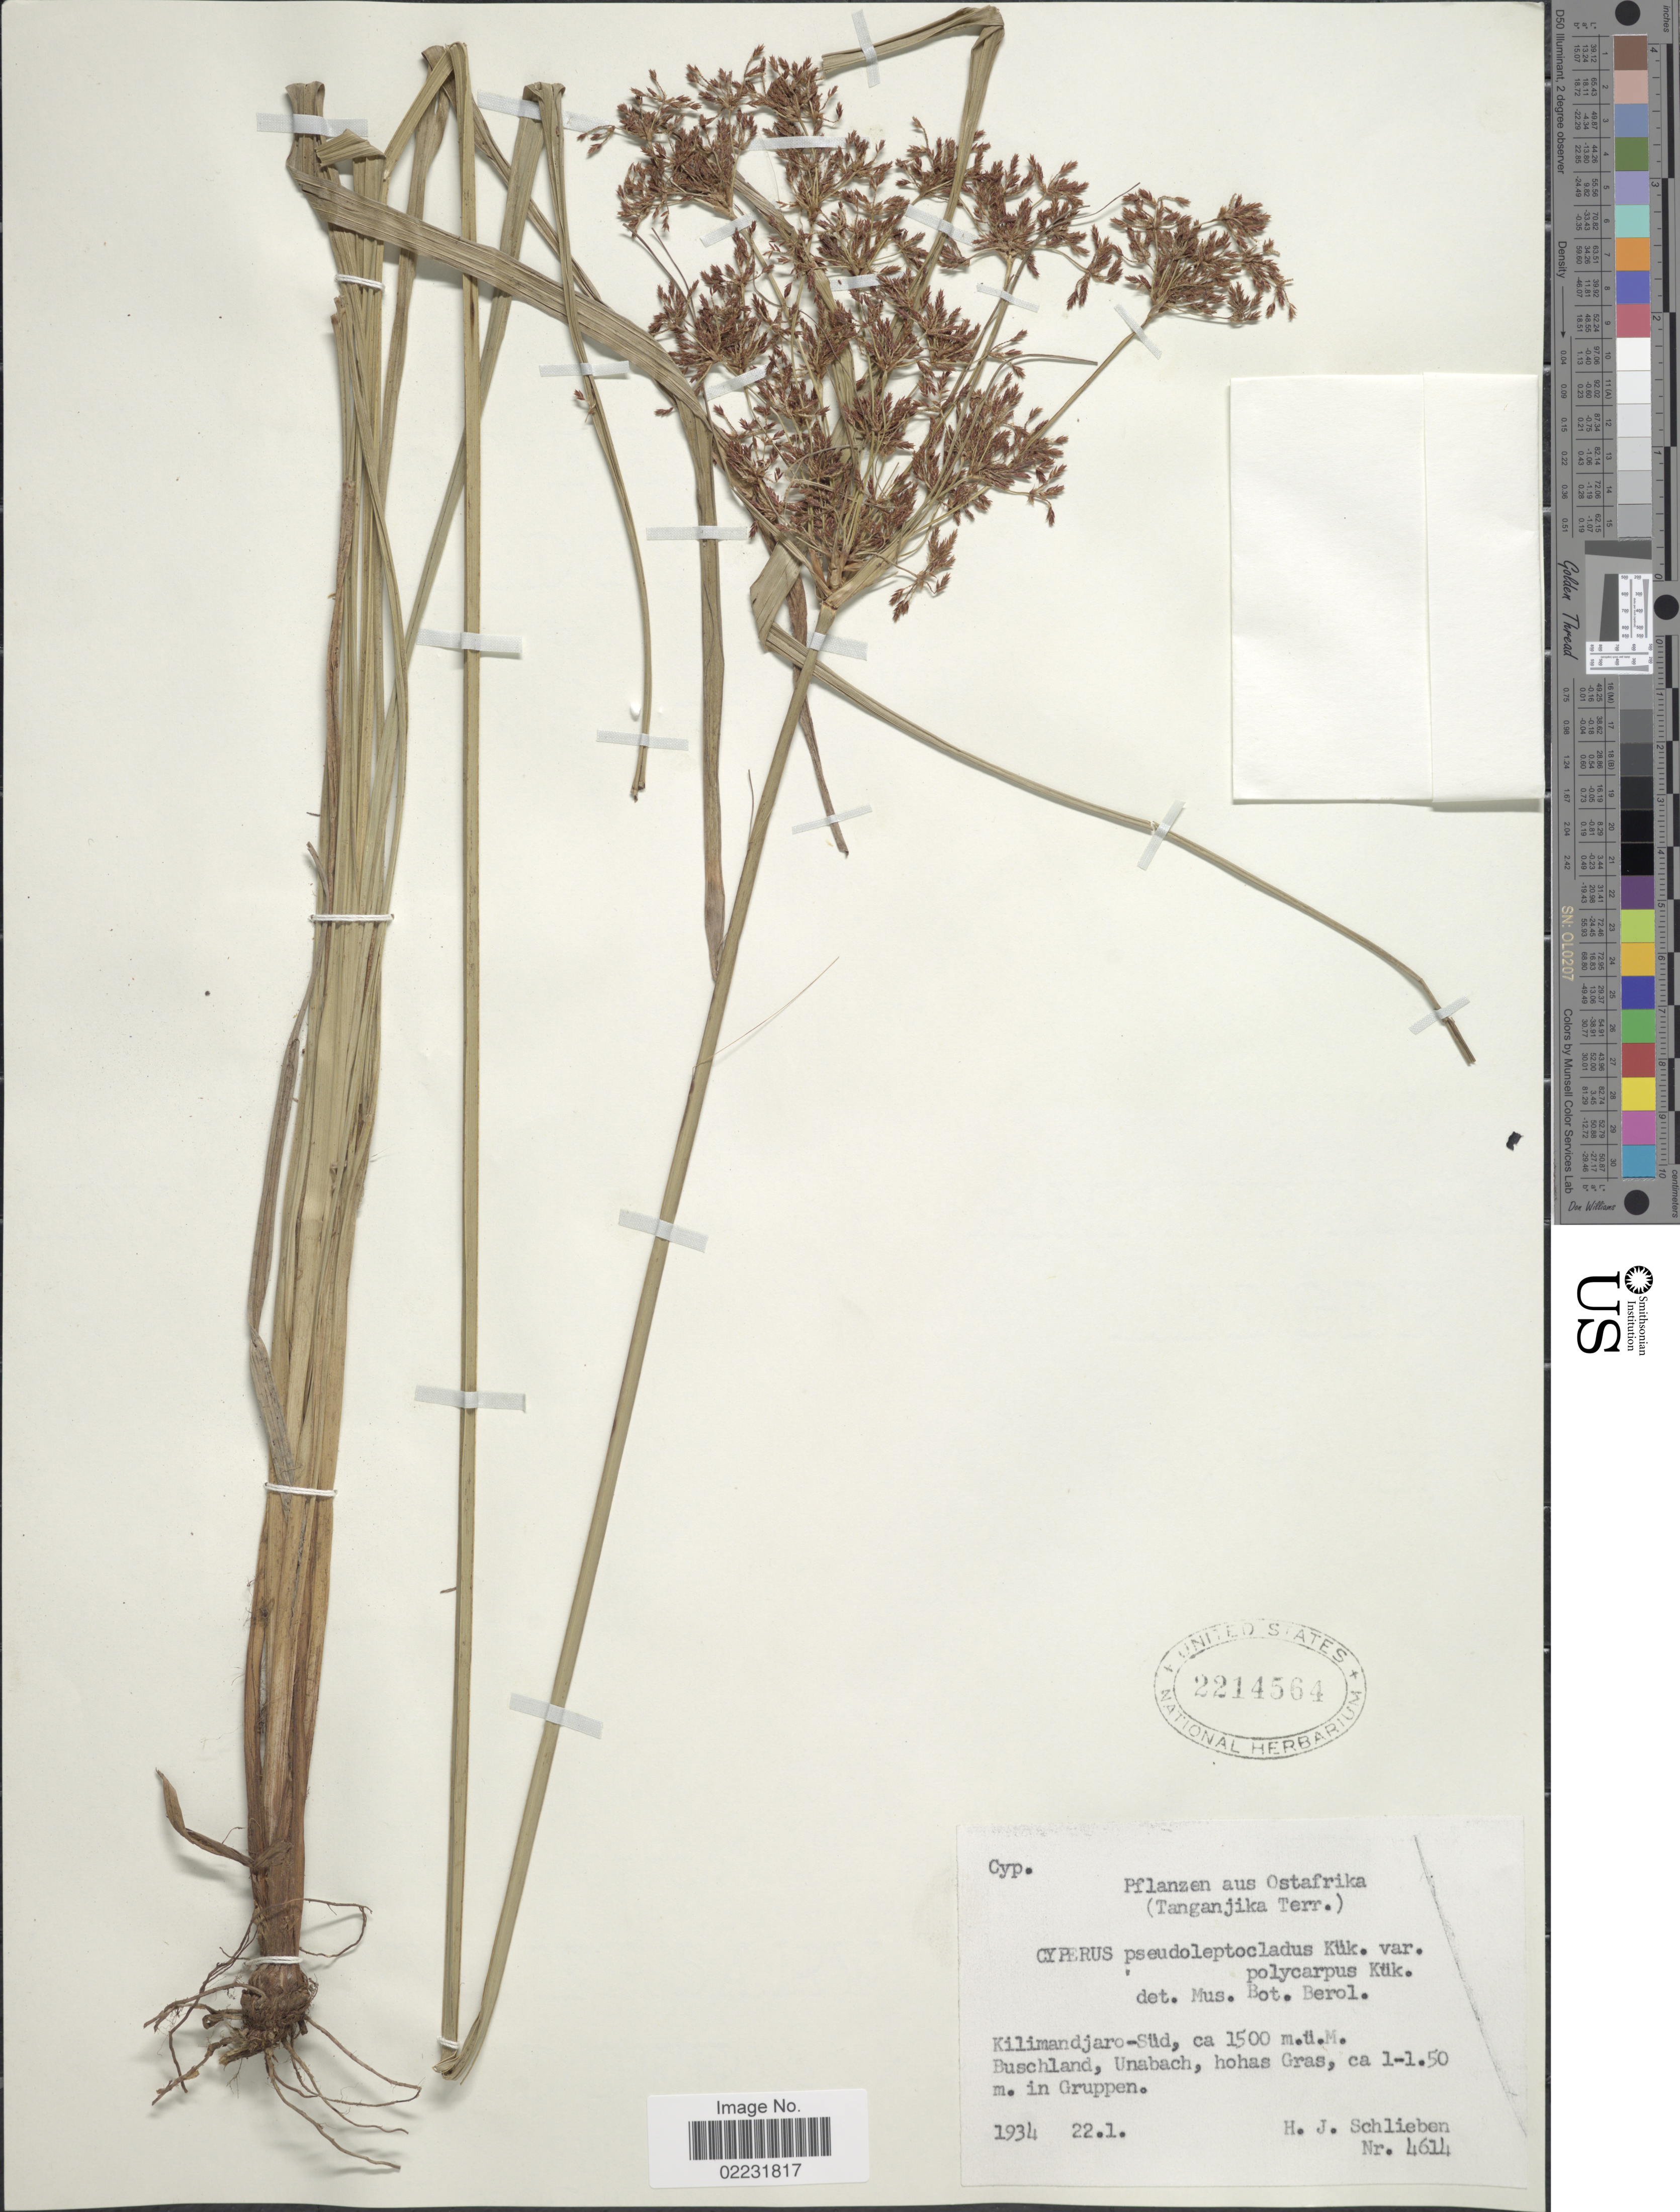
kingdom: Plantae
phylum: Tracheophyta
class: Liliopsida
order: Poales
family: Cyperaceae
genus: Cyperus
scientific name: Cyperus pseudoleptocladus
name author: Kük.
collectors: H. J. Schlieben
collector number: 4614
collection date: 1934-01-22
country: Tanzania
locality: Pflanzen aus Ostafrika, (Tanganjika Terr.), Kilimandjaro-Sud, Buschland, Unabach, hohas Gras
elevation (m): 1500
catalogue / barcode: US 2214564